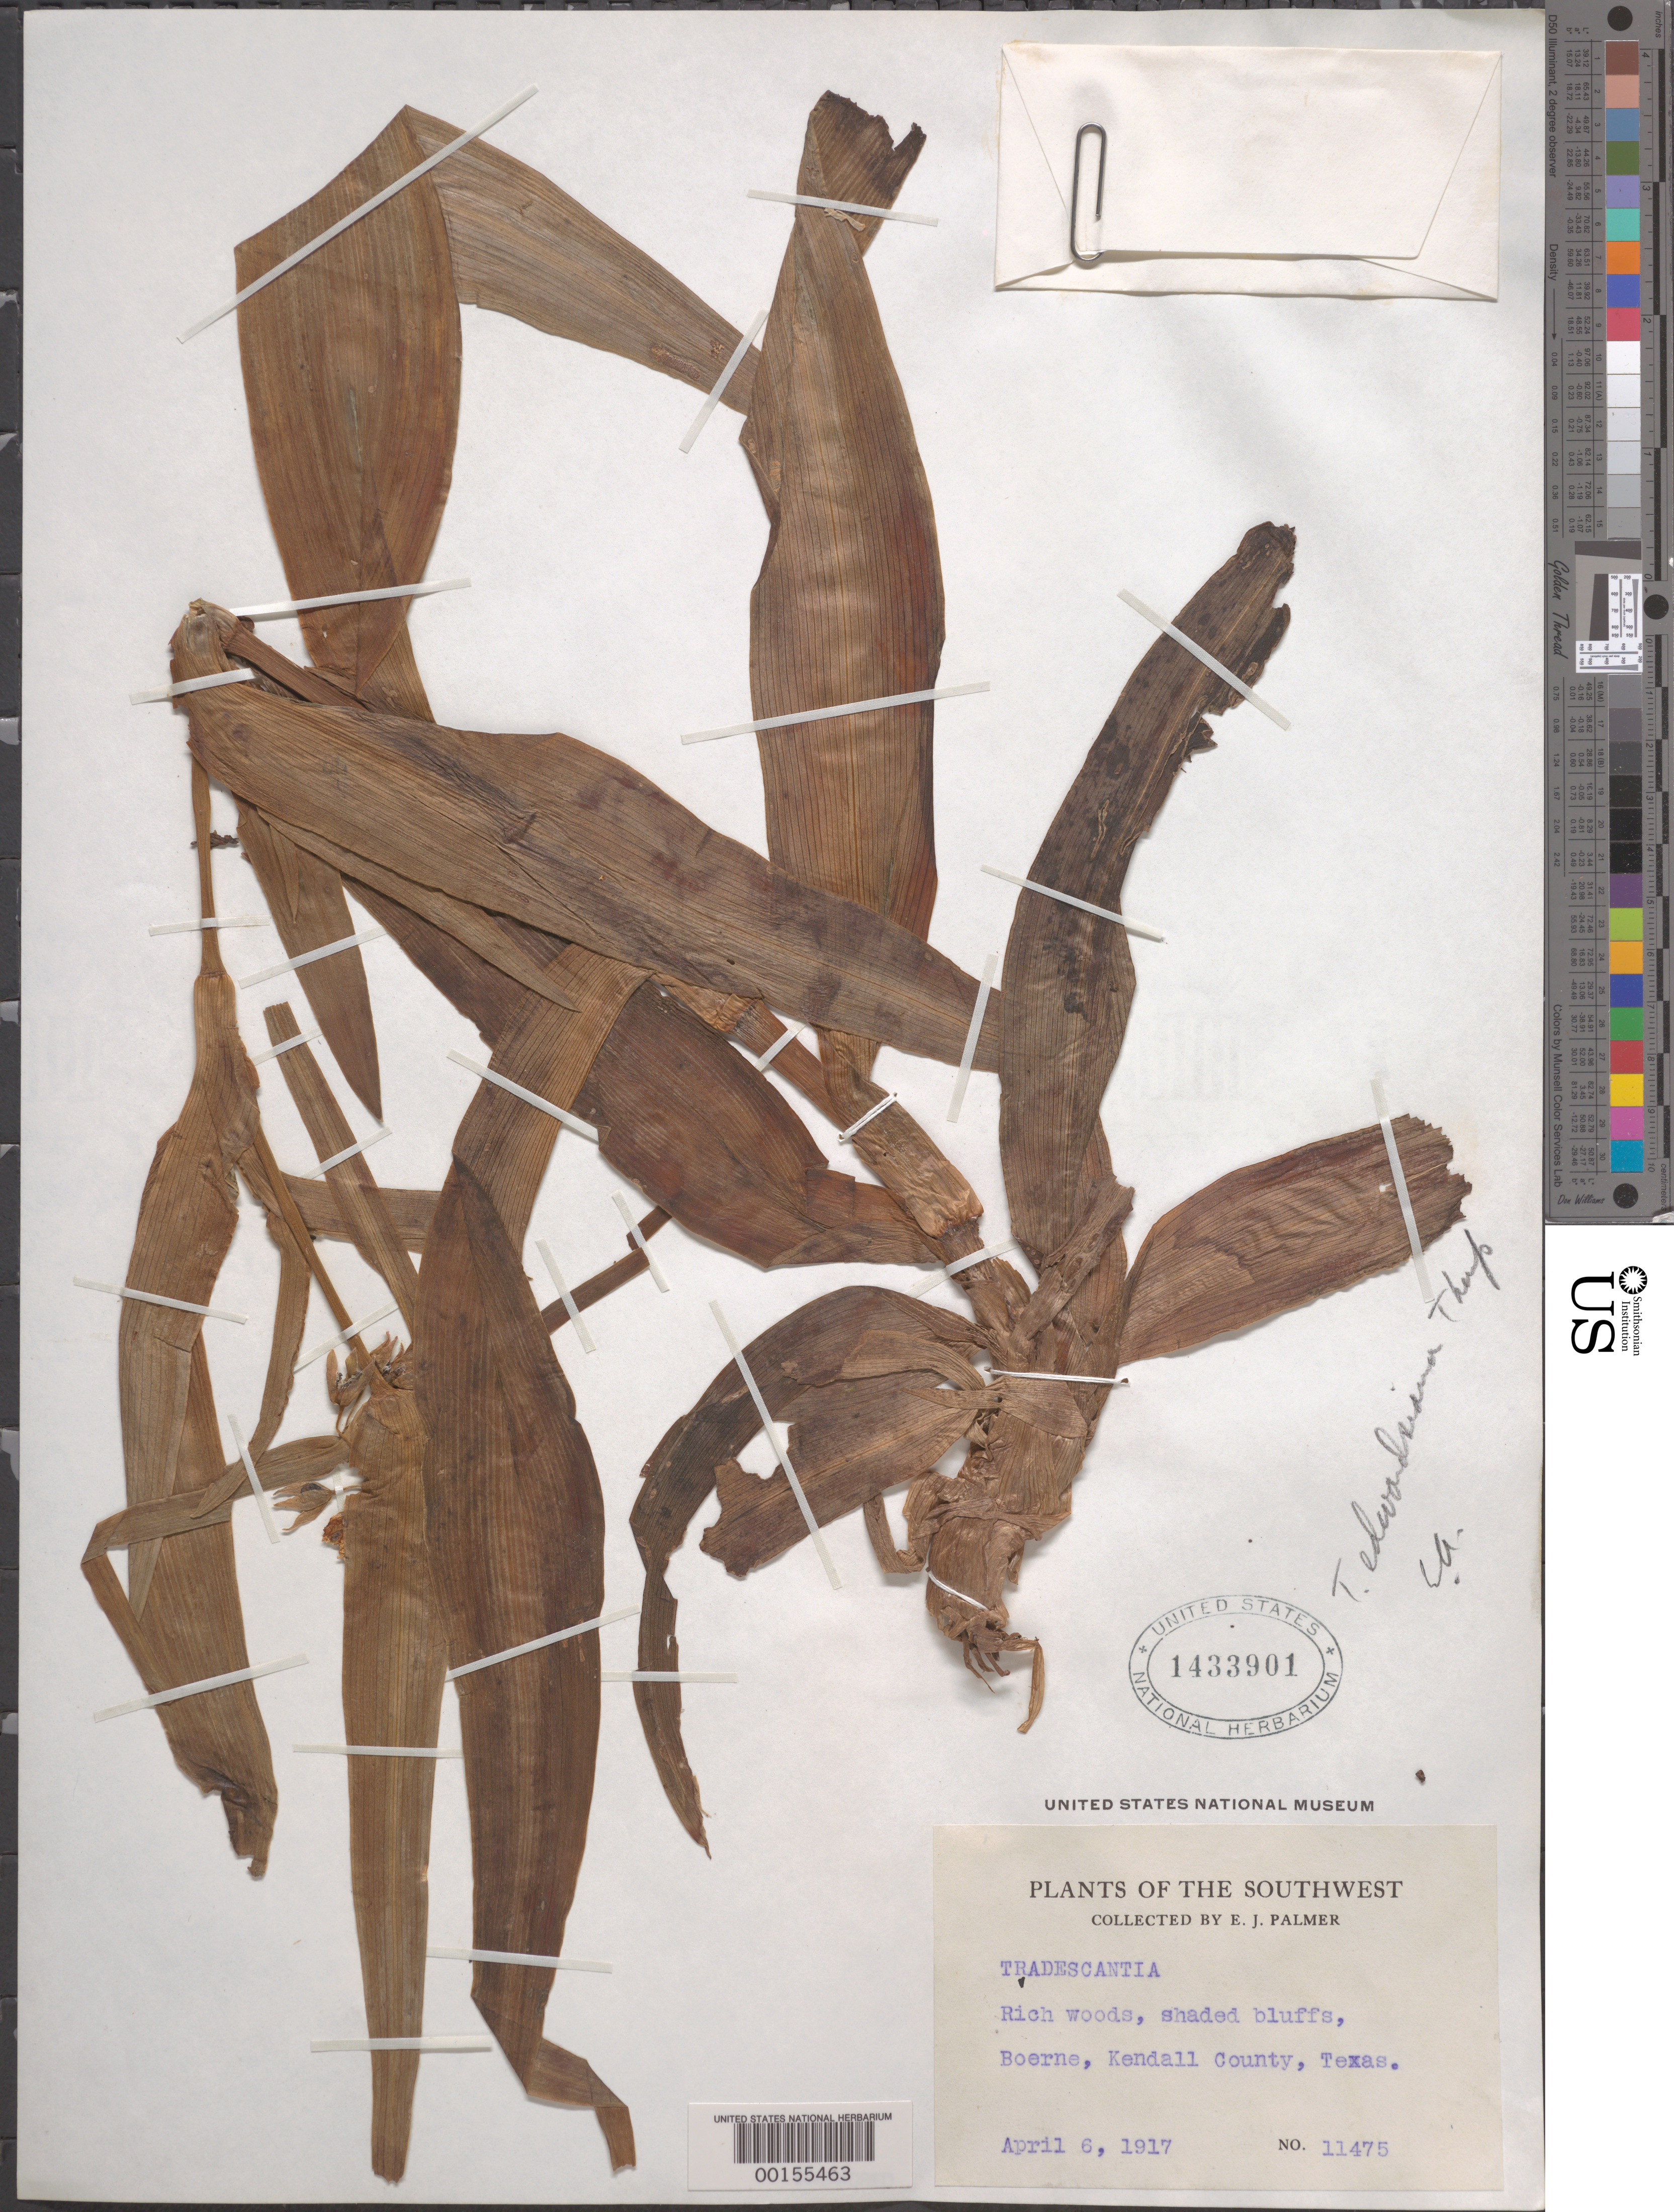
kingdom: Plantae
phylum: Tracheophyta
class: Liliopsida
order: Commelinales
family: Commelinaceae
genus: Tradescantia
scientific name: Tradescantia edwardsiana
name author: Tharp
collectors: E. J. Palmer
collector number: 11475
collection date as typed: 06 Apr 1917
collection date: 1917-04-06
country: United States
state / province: Texas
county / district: Kendall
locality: Boerne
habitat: Rich woods, shaded bluffs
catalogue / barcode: US 1433901